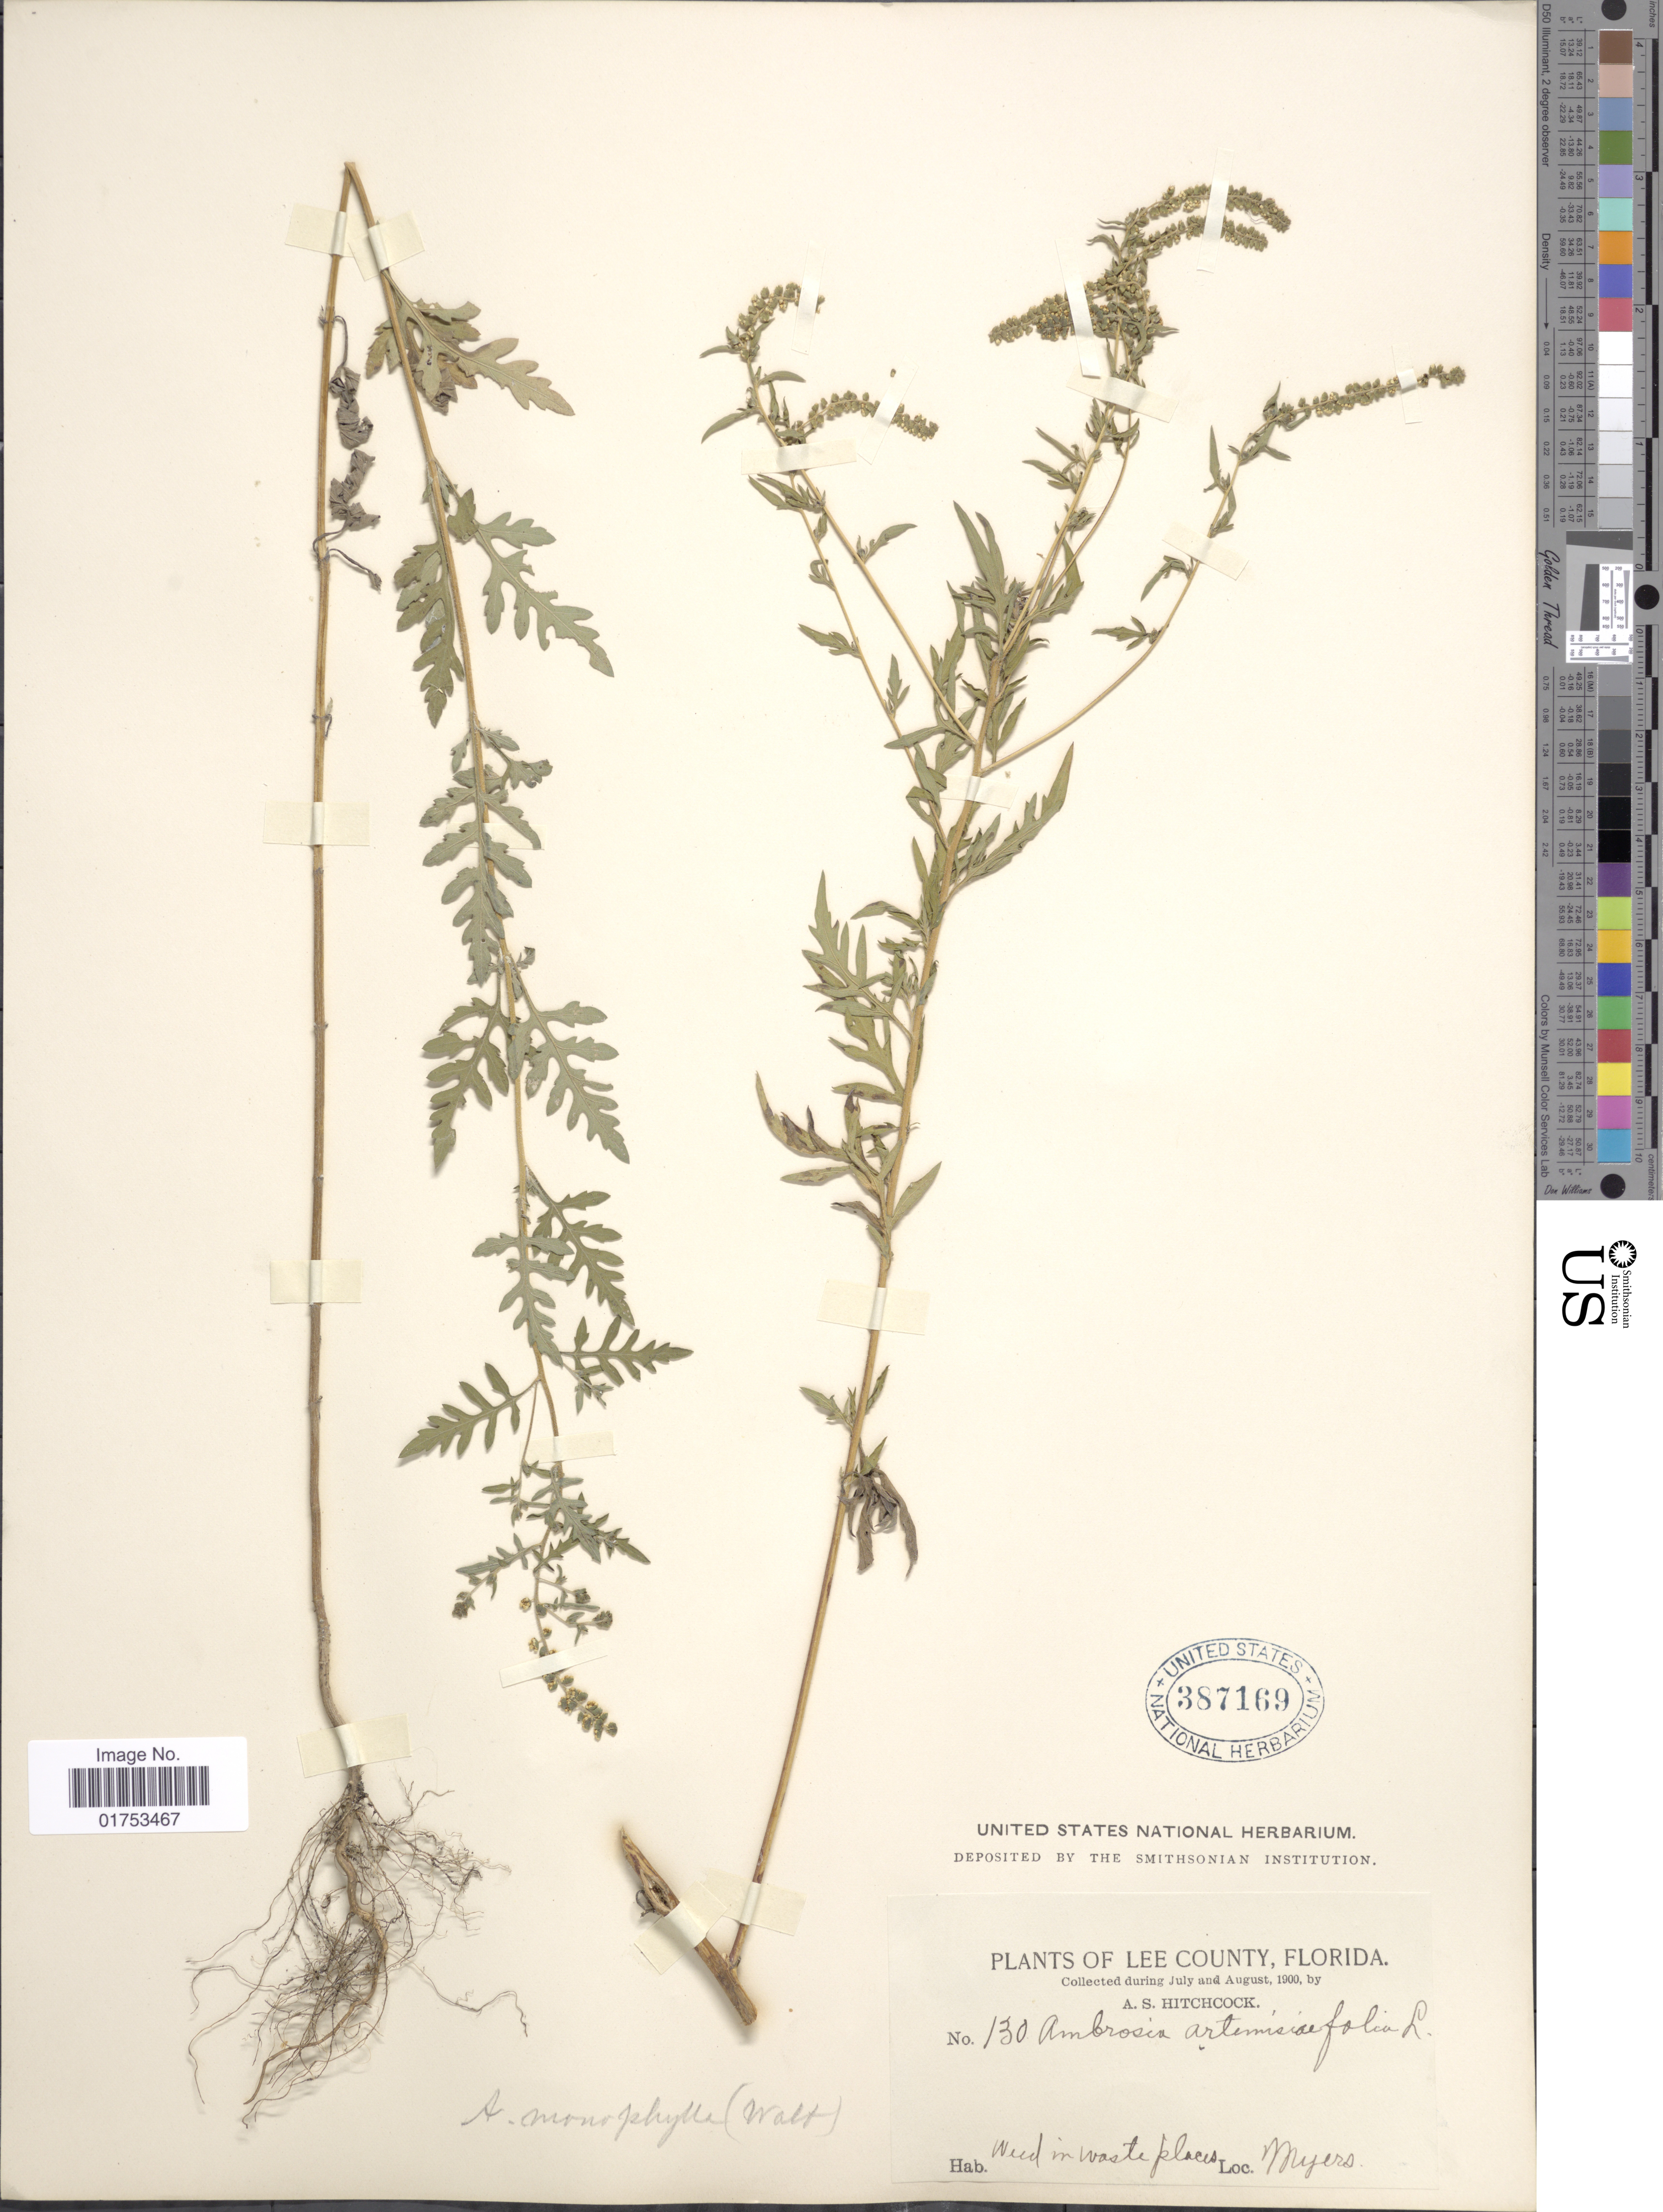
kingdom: Plantae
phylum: Tracheophyta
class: Magnoliopsida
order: Asterales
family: Asteraceae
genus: Ambrosia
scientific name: Ambrosia monophylla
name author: (Walter) Rydb.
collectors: A. S. Hitchcock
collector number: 130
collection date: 1900-07/1900-08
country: United States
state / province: Florida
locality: Lee County, Myers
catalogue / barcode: US 387169